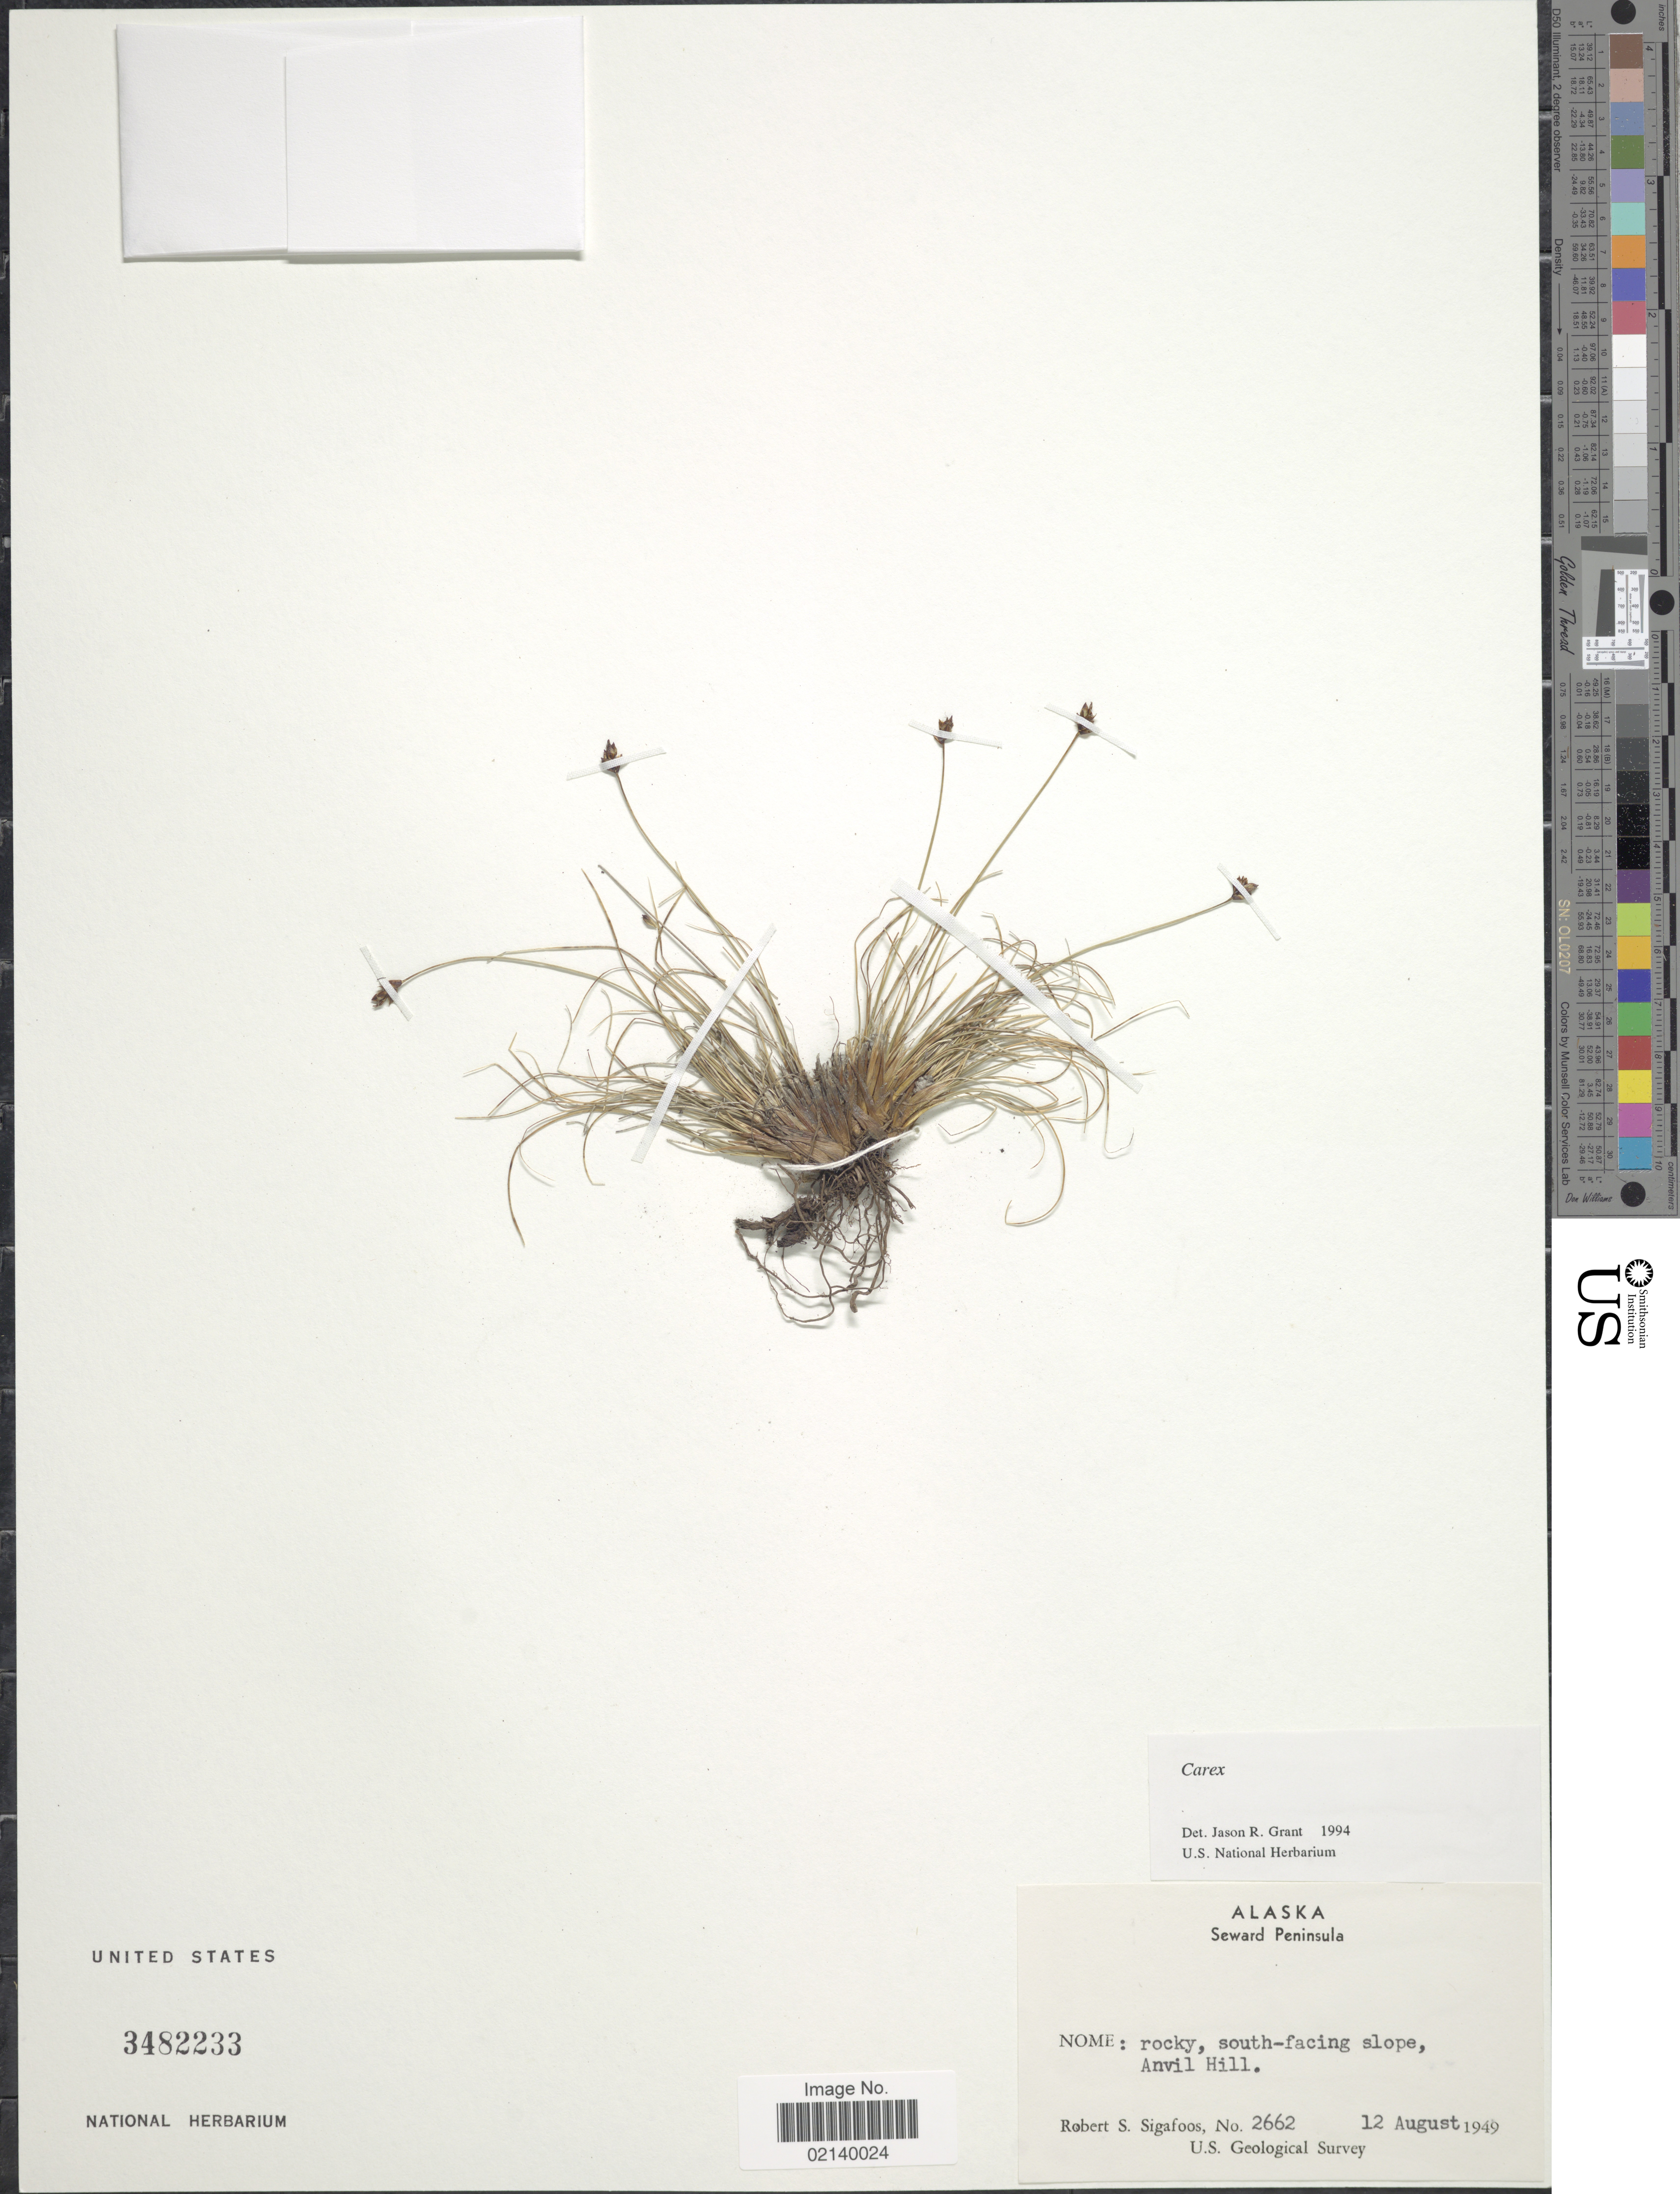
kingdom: Plantae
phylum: Tracheophyta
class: Liliopsida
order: Poales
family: Cyperaceae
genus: Carex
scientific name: Carex sp.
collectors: R. Sigafoos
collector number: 2662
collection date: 1949-08-12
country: United States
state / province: Alaska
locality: Seward Peninsula, Nome: rocky, south-facing slope, Anvil Hill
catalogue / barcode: US 3482233